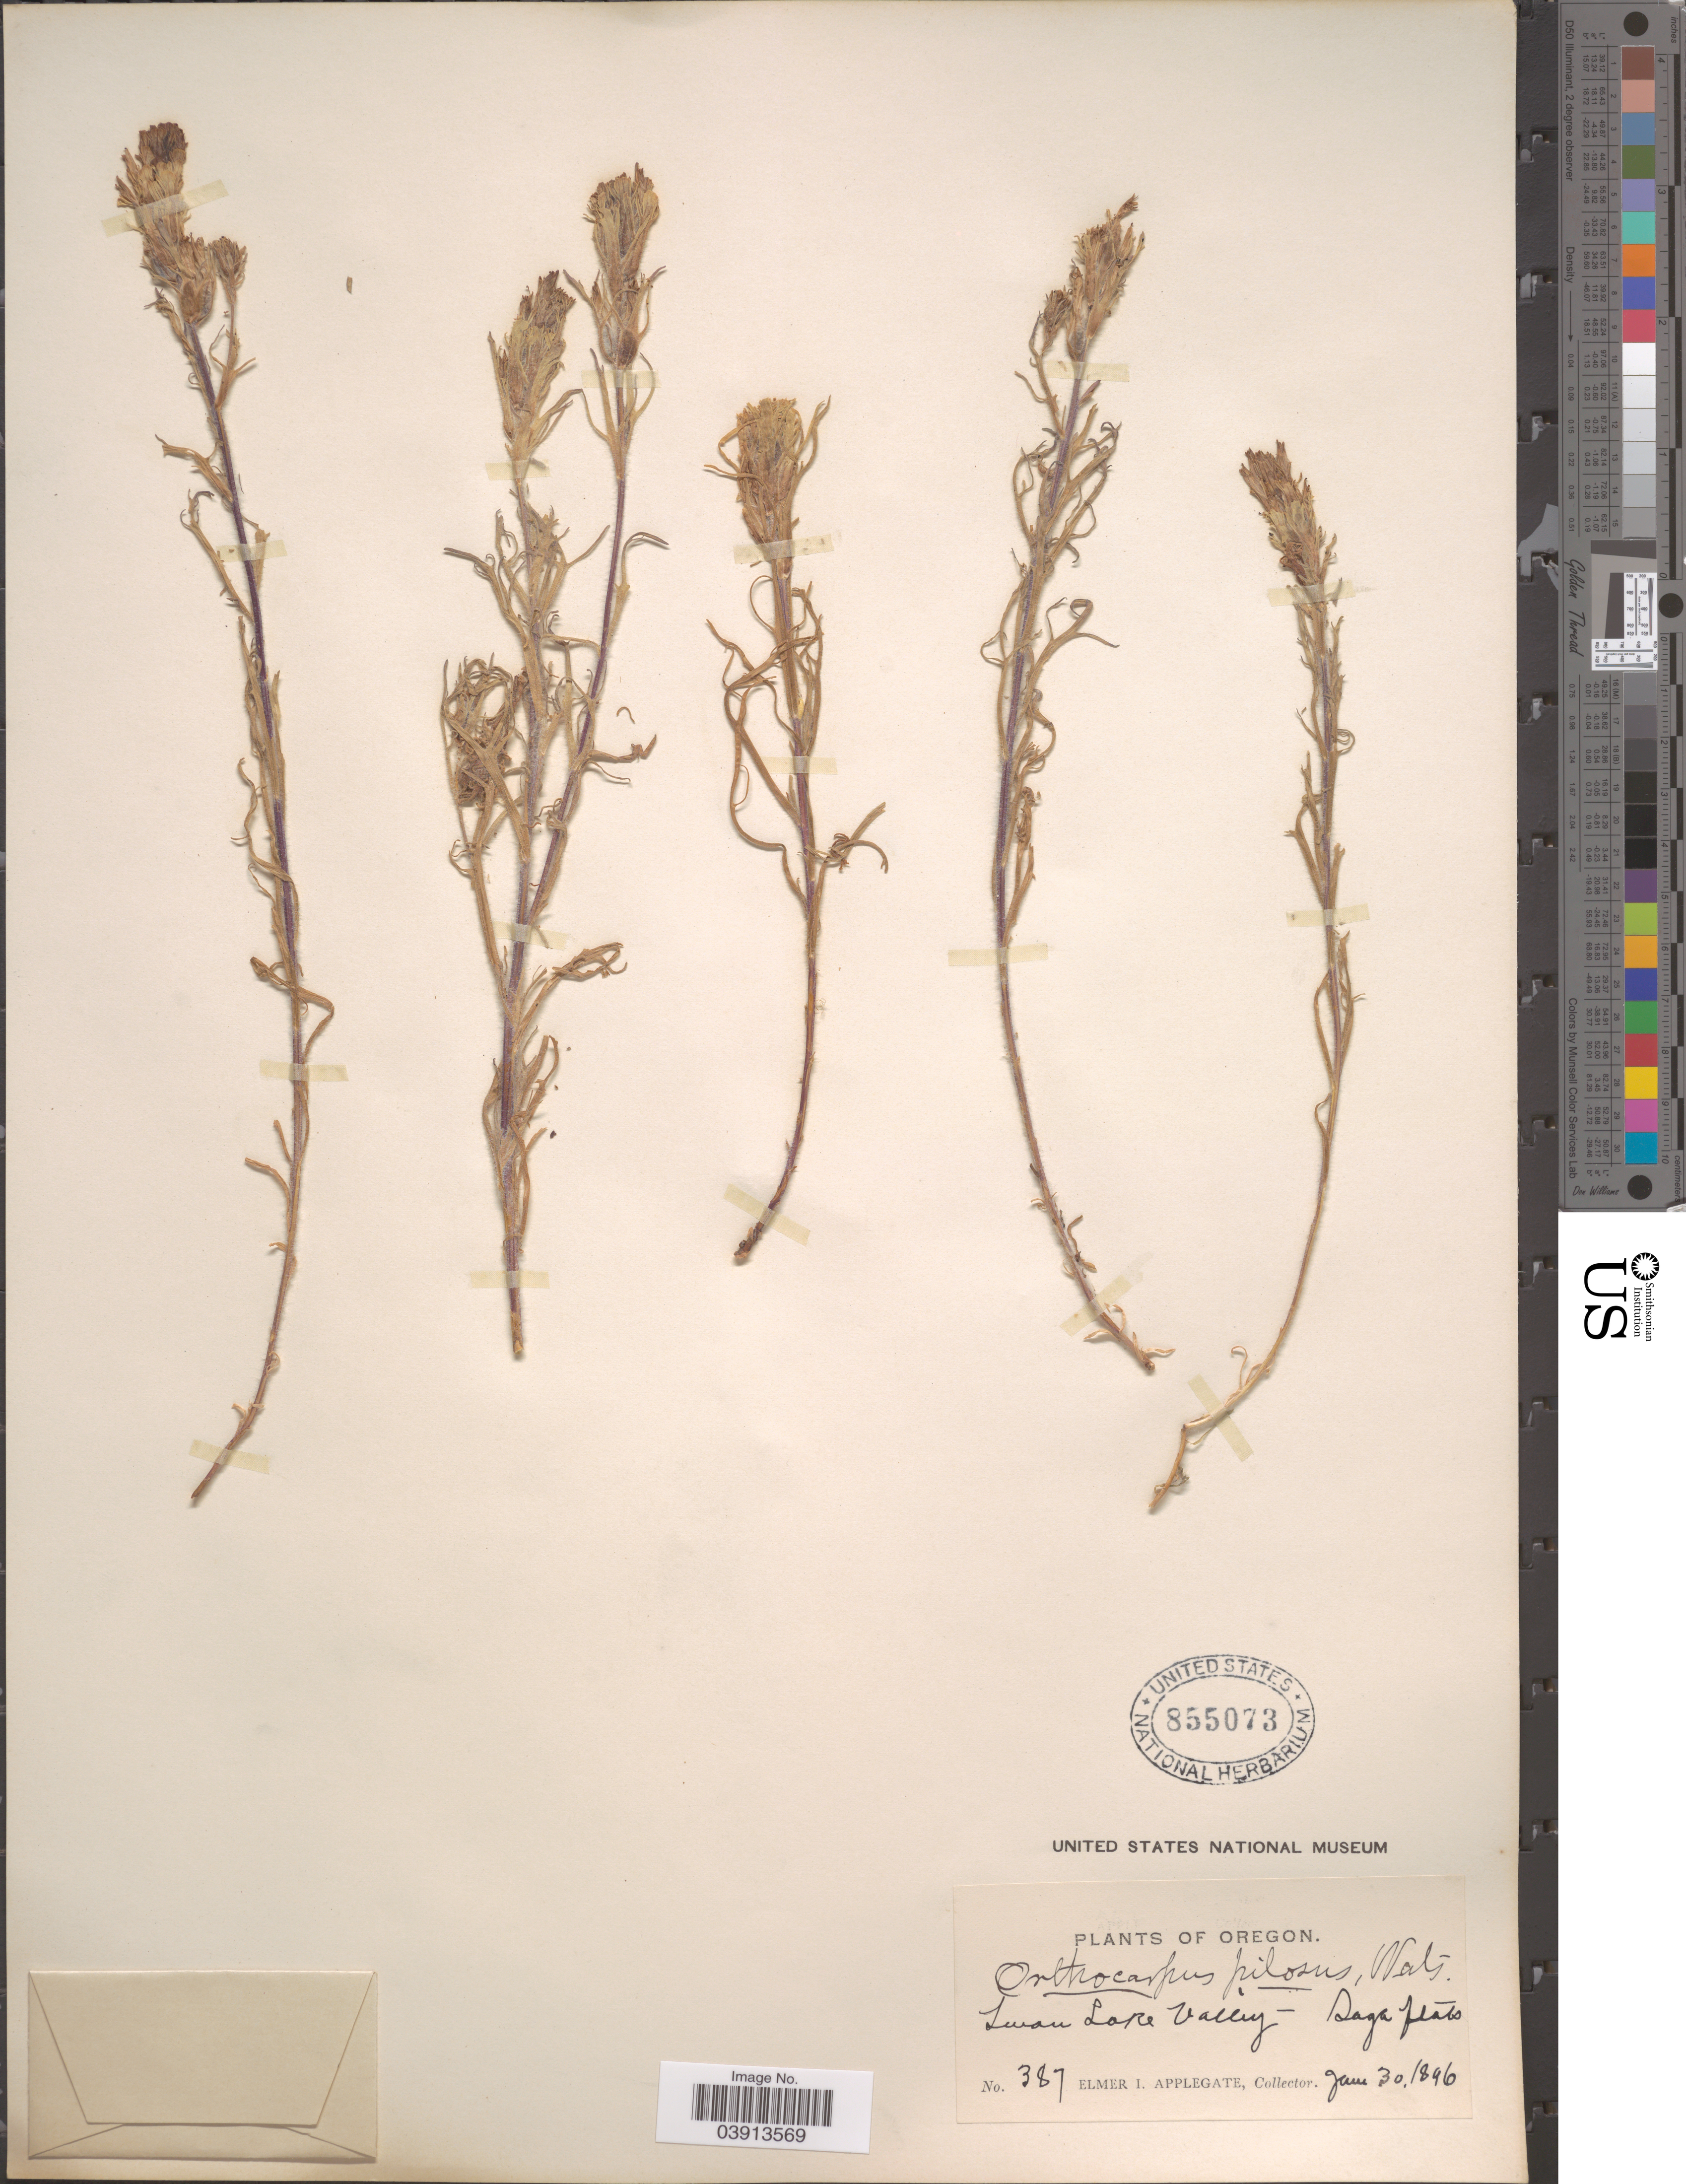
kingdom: Plantae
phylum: Tracheophyta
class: Magnoliopsida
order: Lamiales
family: Orobanchaceae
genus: Castilleja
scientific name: Castilleja pilosa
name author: (S. Watson) Rydb.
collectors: E. I. Applegate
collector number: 387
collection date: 1896-06-30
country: United States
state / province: Oregon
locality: Swan Lake Valley.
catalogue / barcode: US 855073